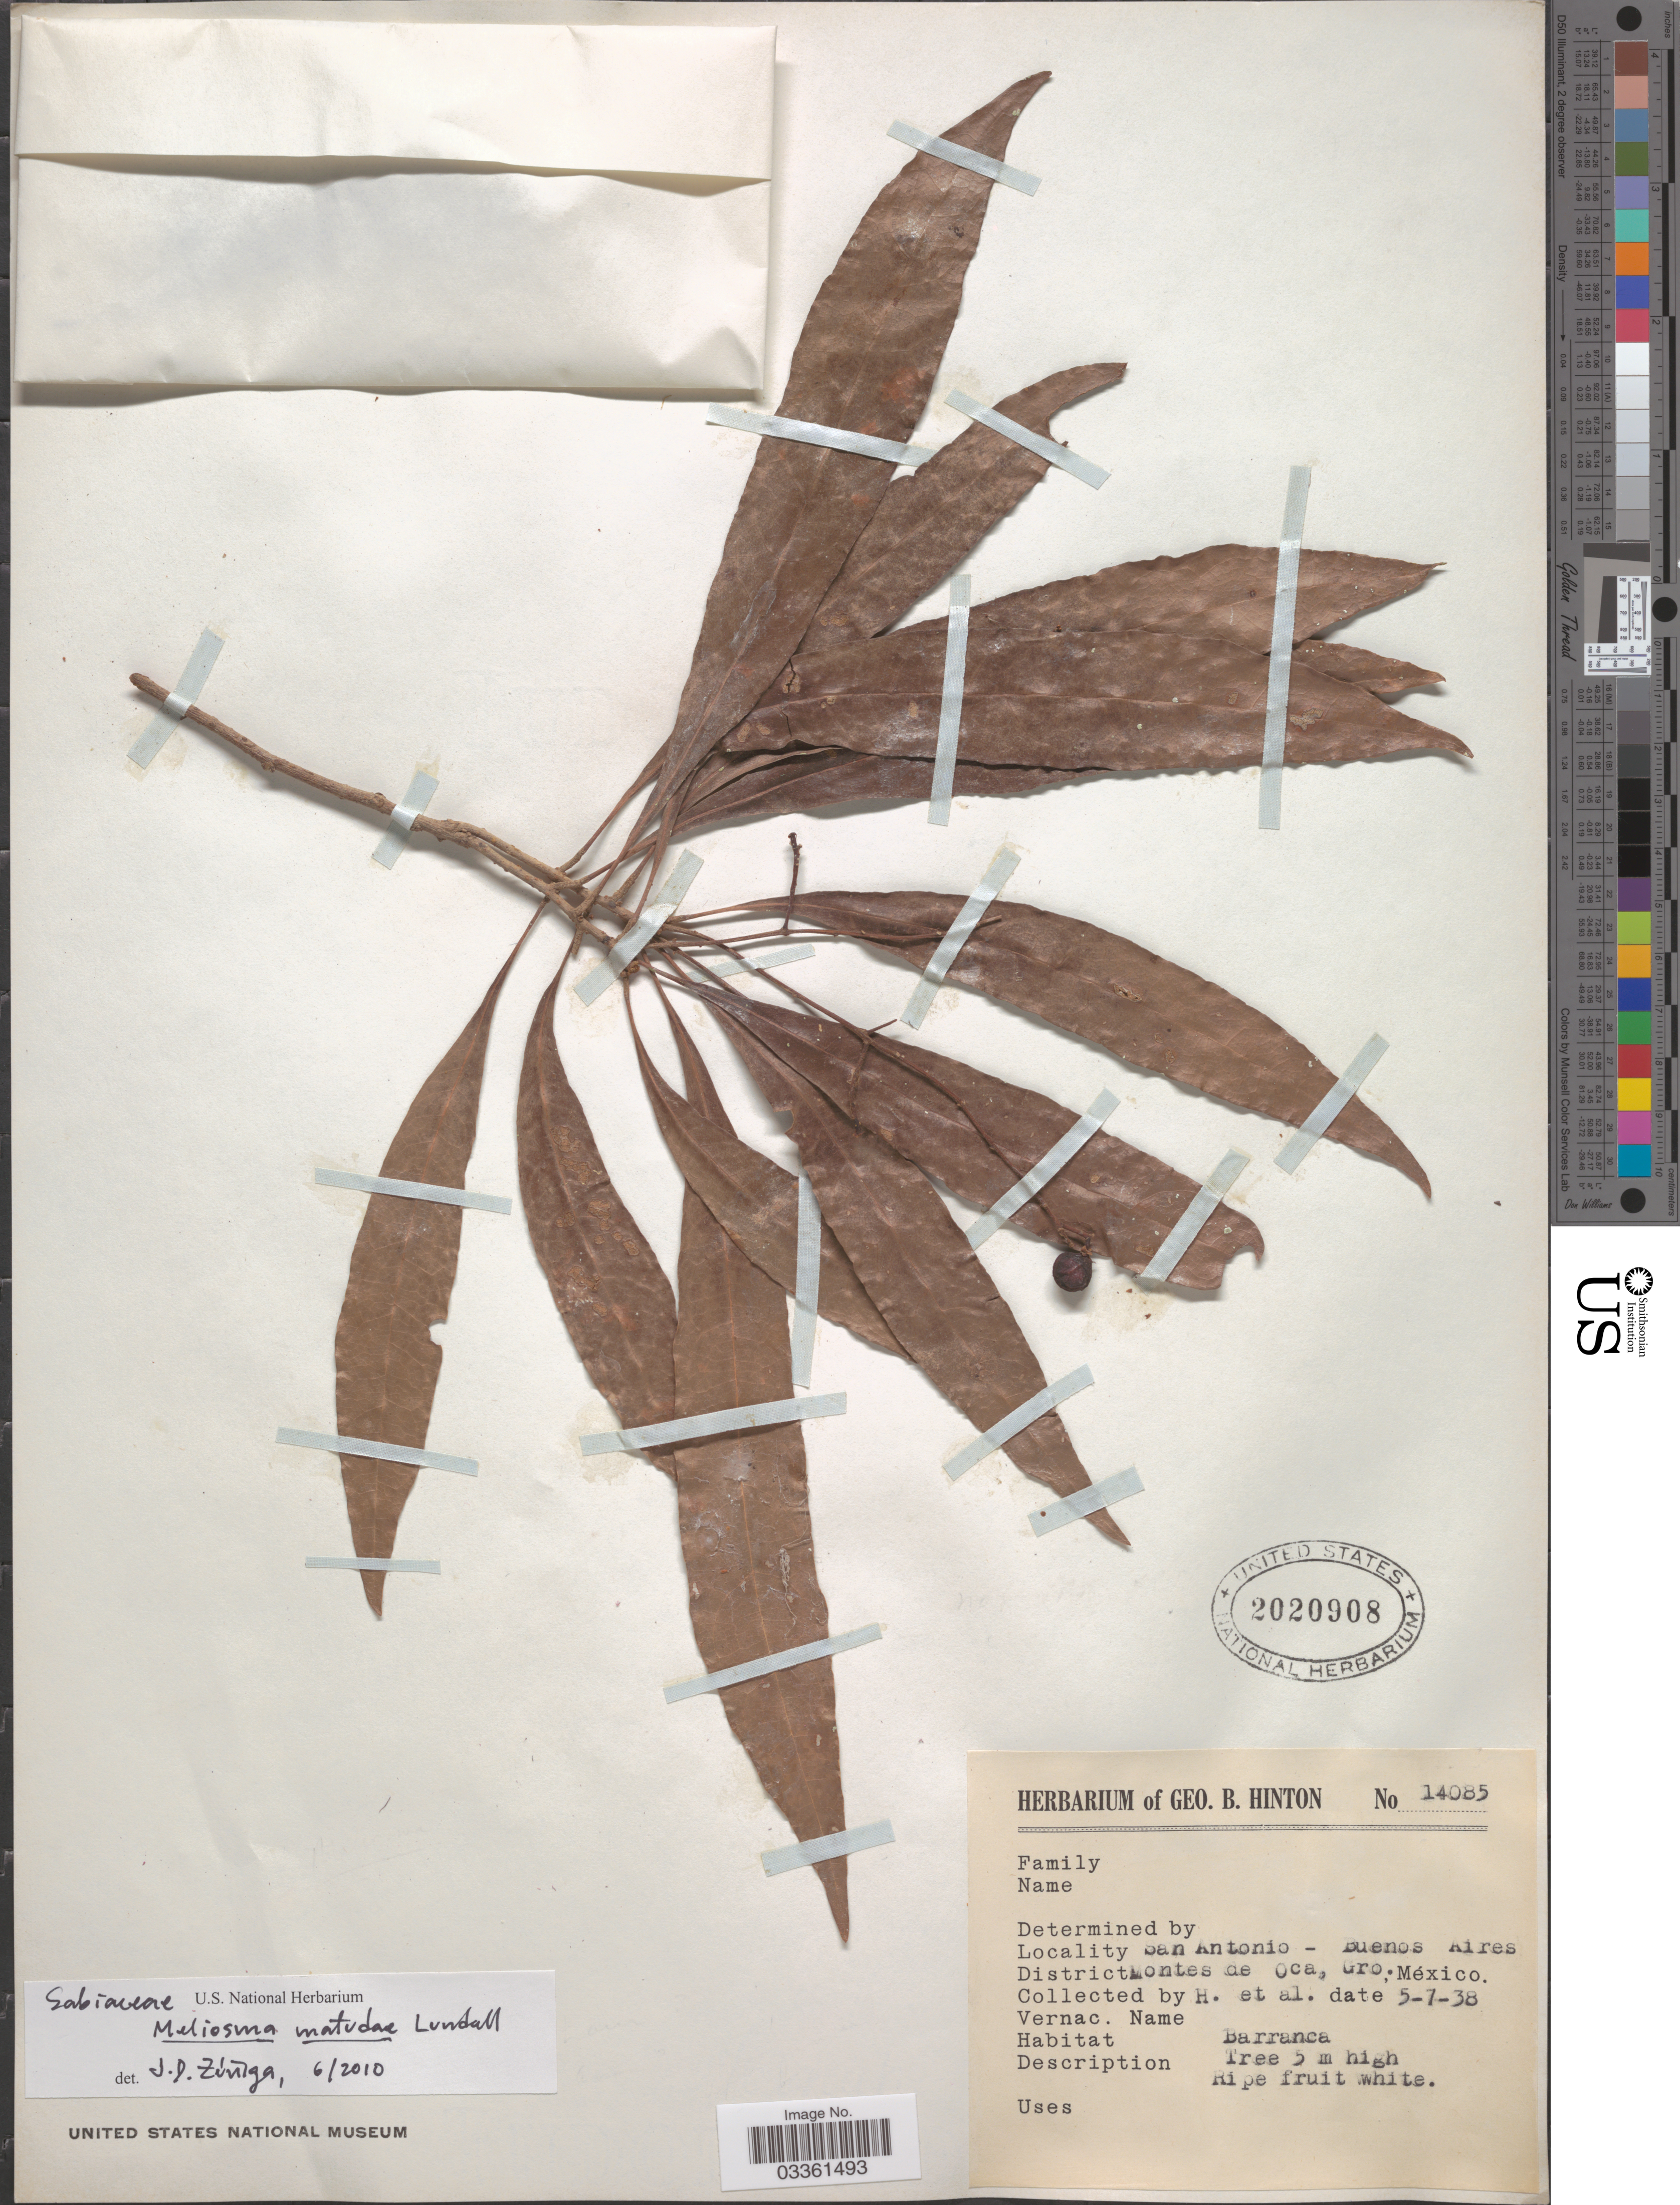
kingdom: Plantae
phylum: Tracheophyta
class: Magnoliopsida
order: Proteales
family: Sabiaceae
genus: Meliosma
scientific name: Meliosma matudai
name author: Lundell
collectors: G. B. Hinton & et al.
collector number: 14085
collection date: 1938-07-05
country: Mexico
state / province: Guerrero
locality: San Antonio - Buenos Aires. District Montes de Oca.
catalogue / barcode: US 2020908